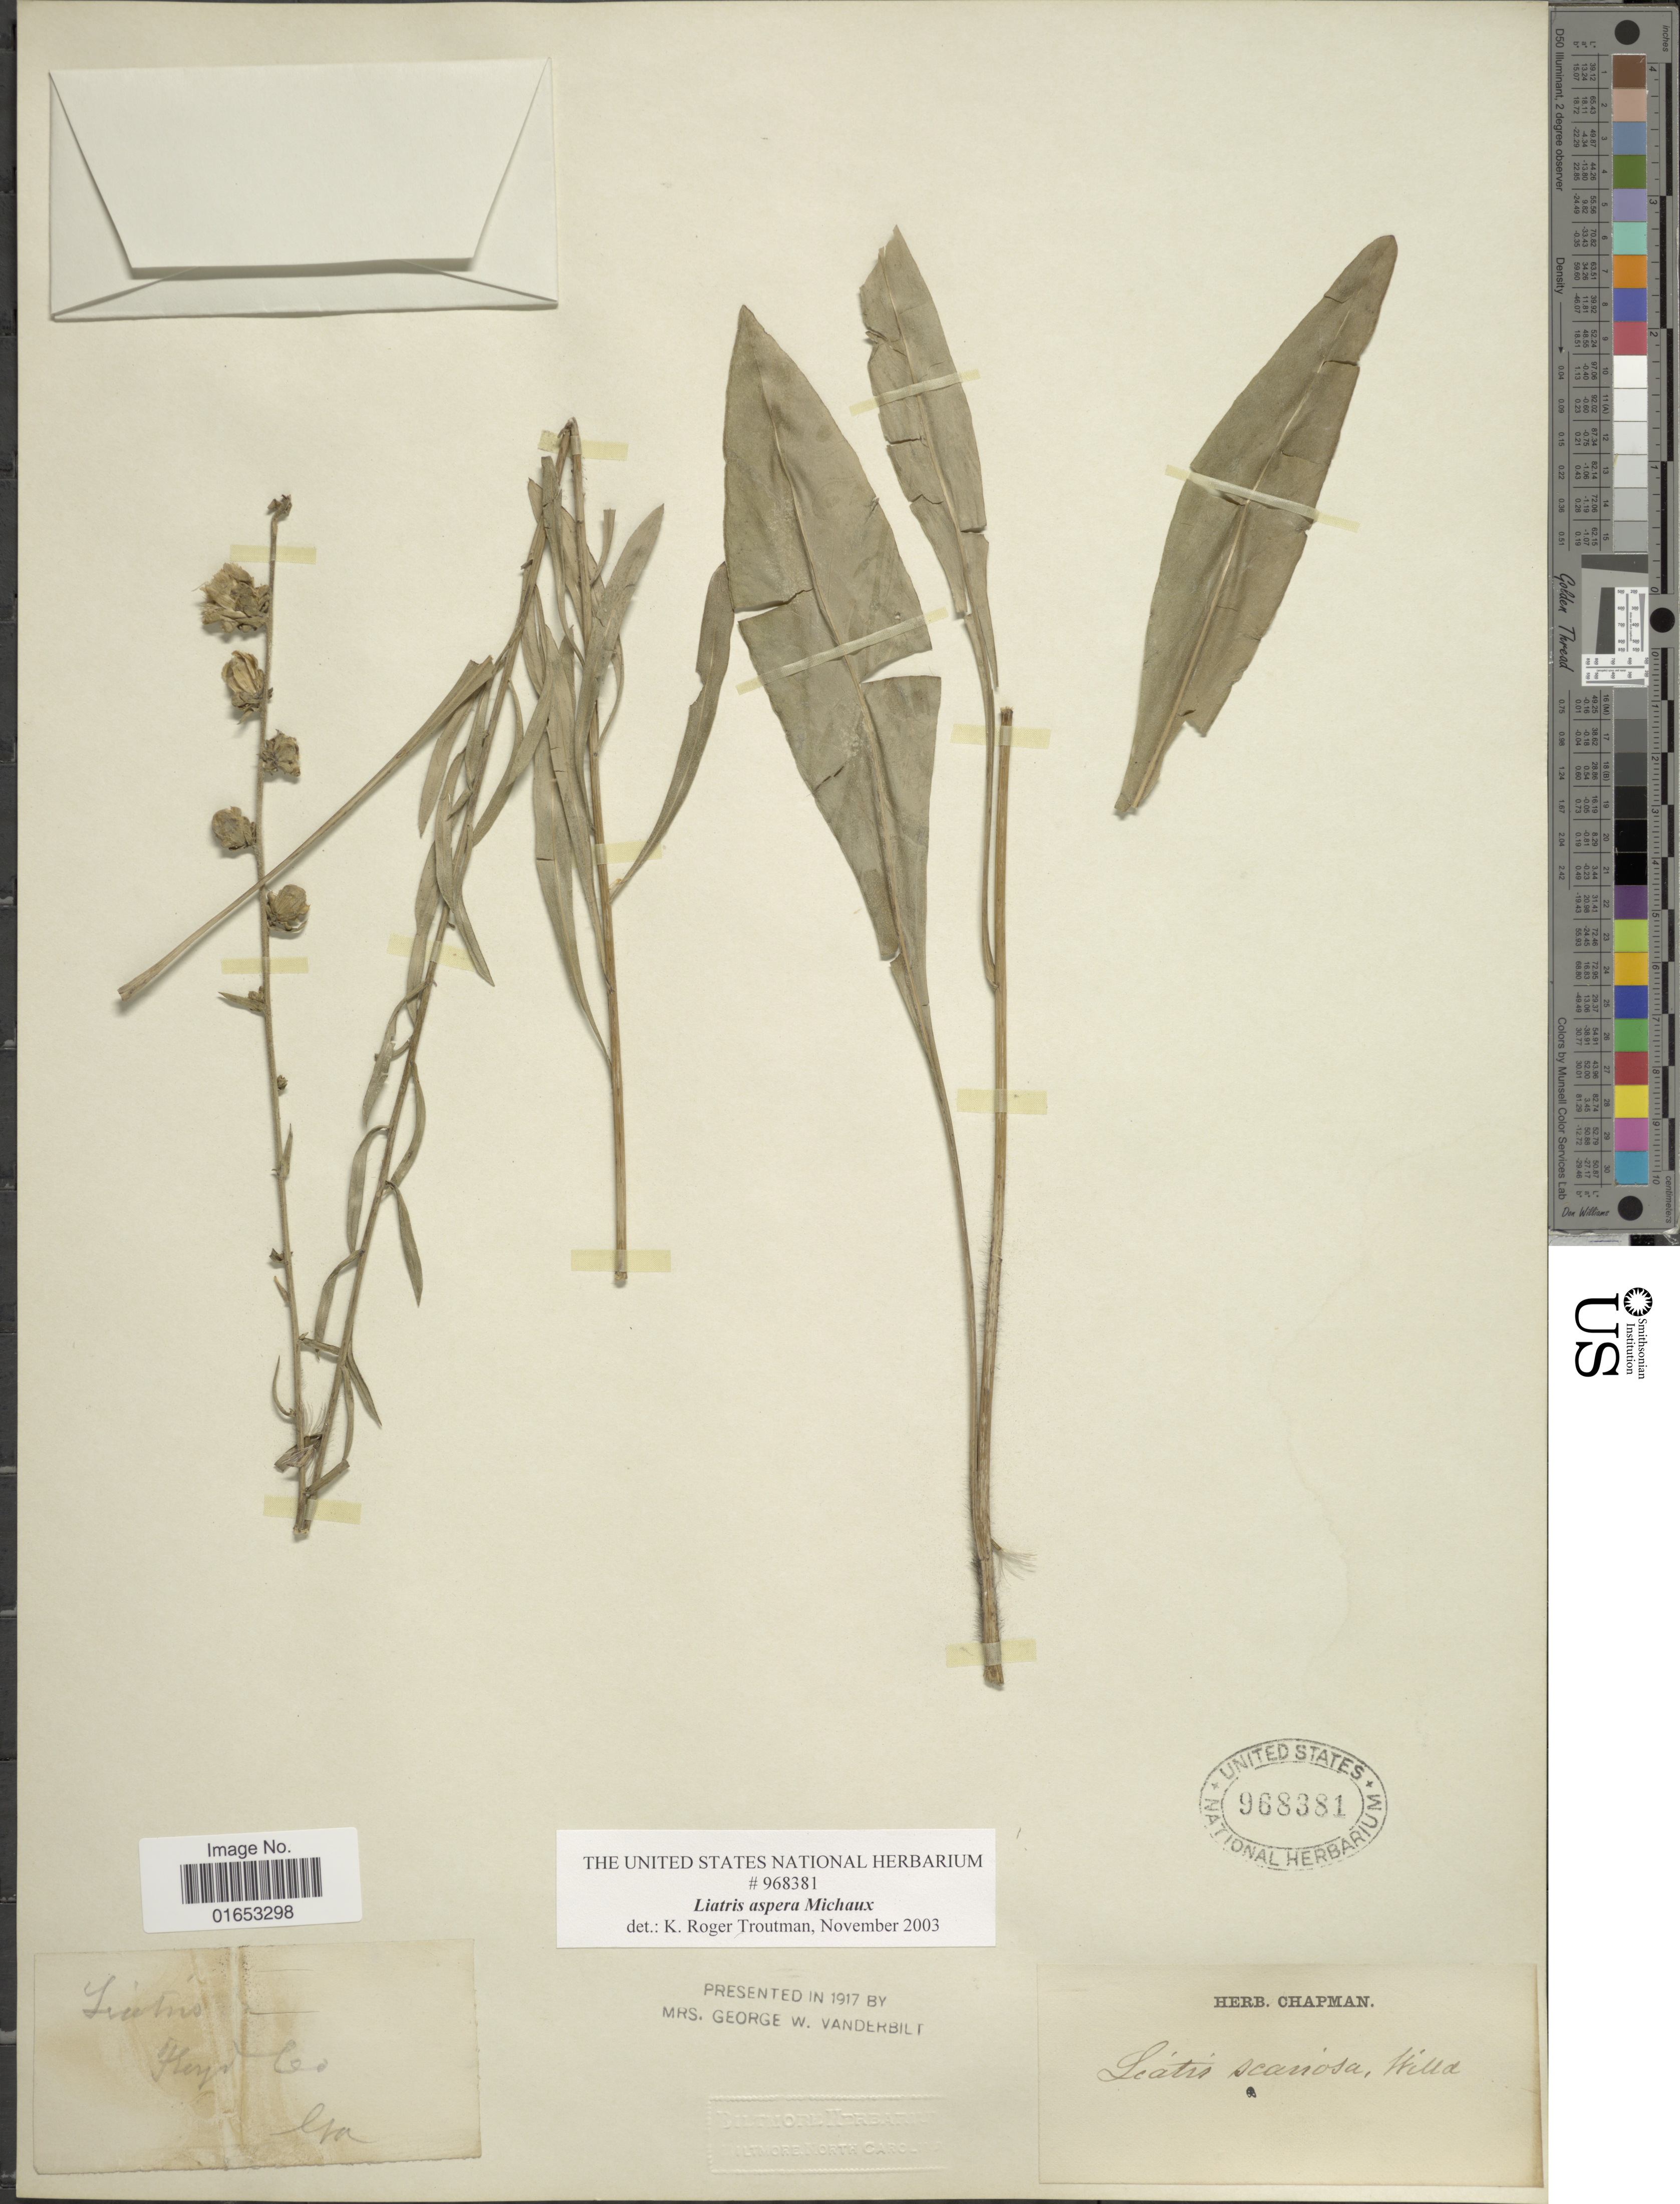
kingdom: Plantae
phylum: Tracheophyta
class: Magnoliopsida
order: Asterales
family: Asteraceae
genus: Liatris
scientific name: Liatris aspera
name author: Michx.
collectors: ex herb. Chapman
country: United States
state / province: Georgia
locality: Keys Co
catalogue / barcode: US 968381